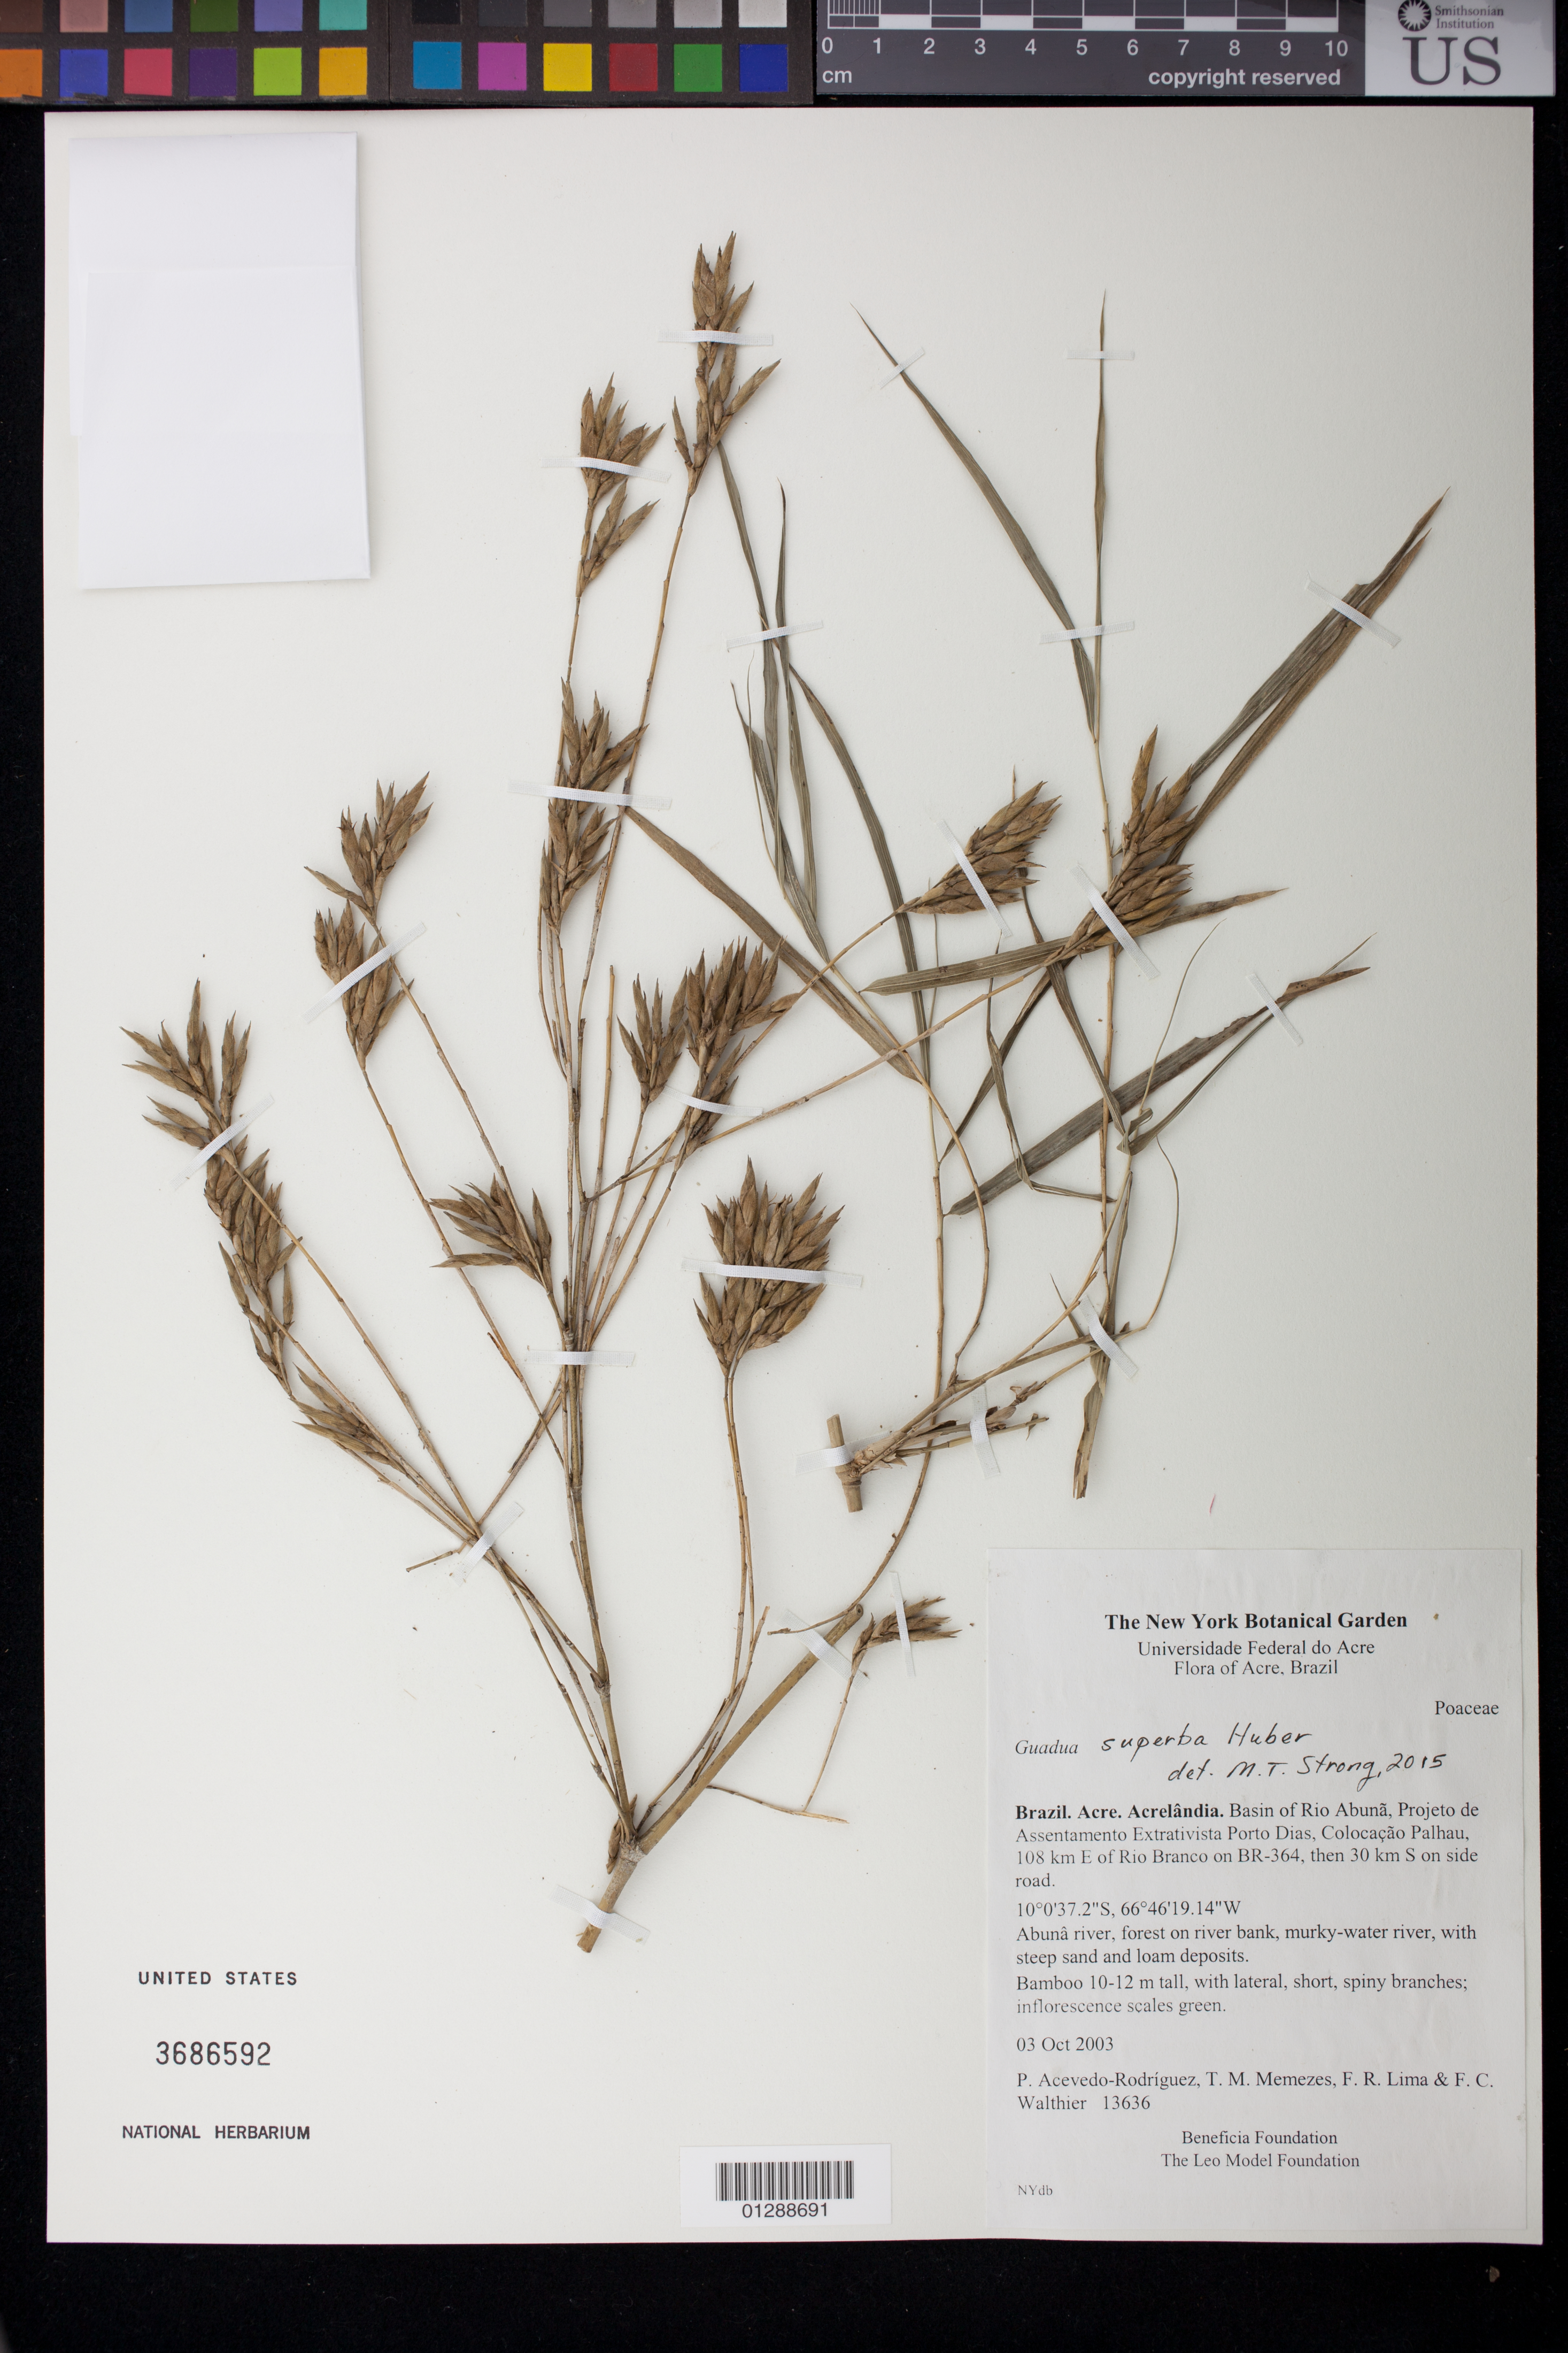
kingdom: Plantae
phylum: Tracheophyta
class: Liliopsida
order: Poales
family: Poaceae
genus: Guadua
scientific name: Guadua superba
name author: Huber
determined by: Strong, M. T., (US), Smithsonian Institution - National Museum of Natural History (UNITED STATES)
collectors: P. Acevedo-Rodr., T. Menezes, M. Lima, F. Ramos & F. C. Walthier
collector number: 13636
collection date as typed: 03 Oct 2003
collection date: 2003-10-03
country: Brazil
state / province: Acre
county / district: Acrelândia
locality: Basin of Rio Abuna, Projeto de Assentamento Extrativista Porto Dias, Colocaçao Palhau, 108 km E of Rio Branco on BR-364, then 30 km S on side road.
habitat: Abuna river, forest on river bank, murky waters river, with steep sand and loam deposits.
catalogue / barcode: US 3686592